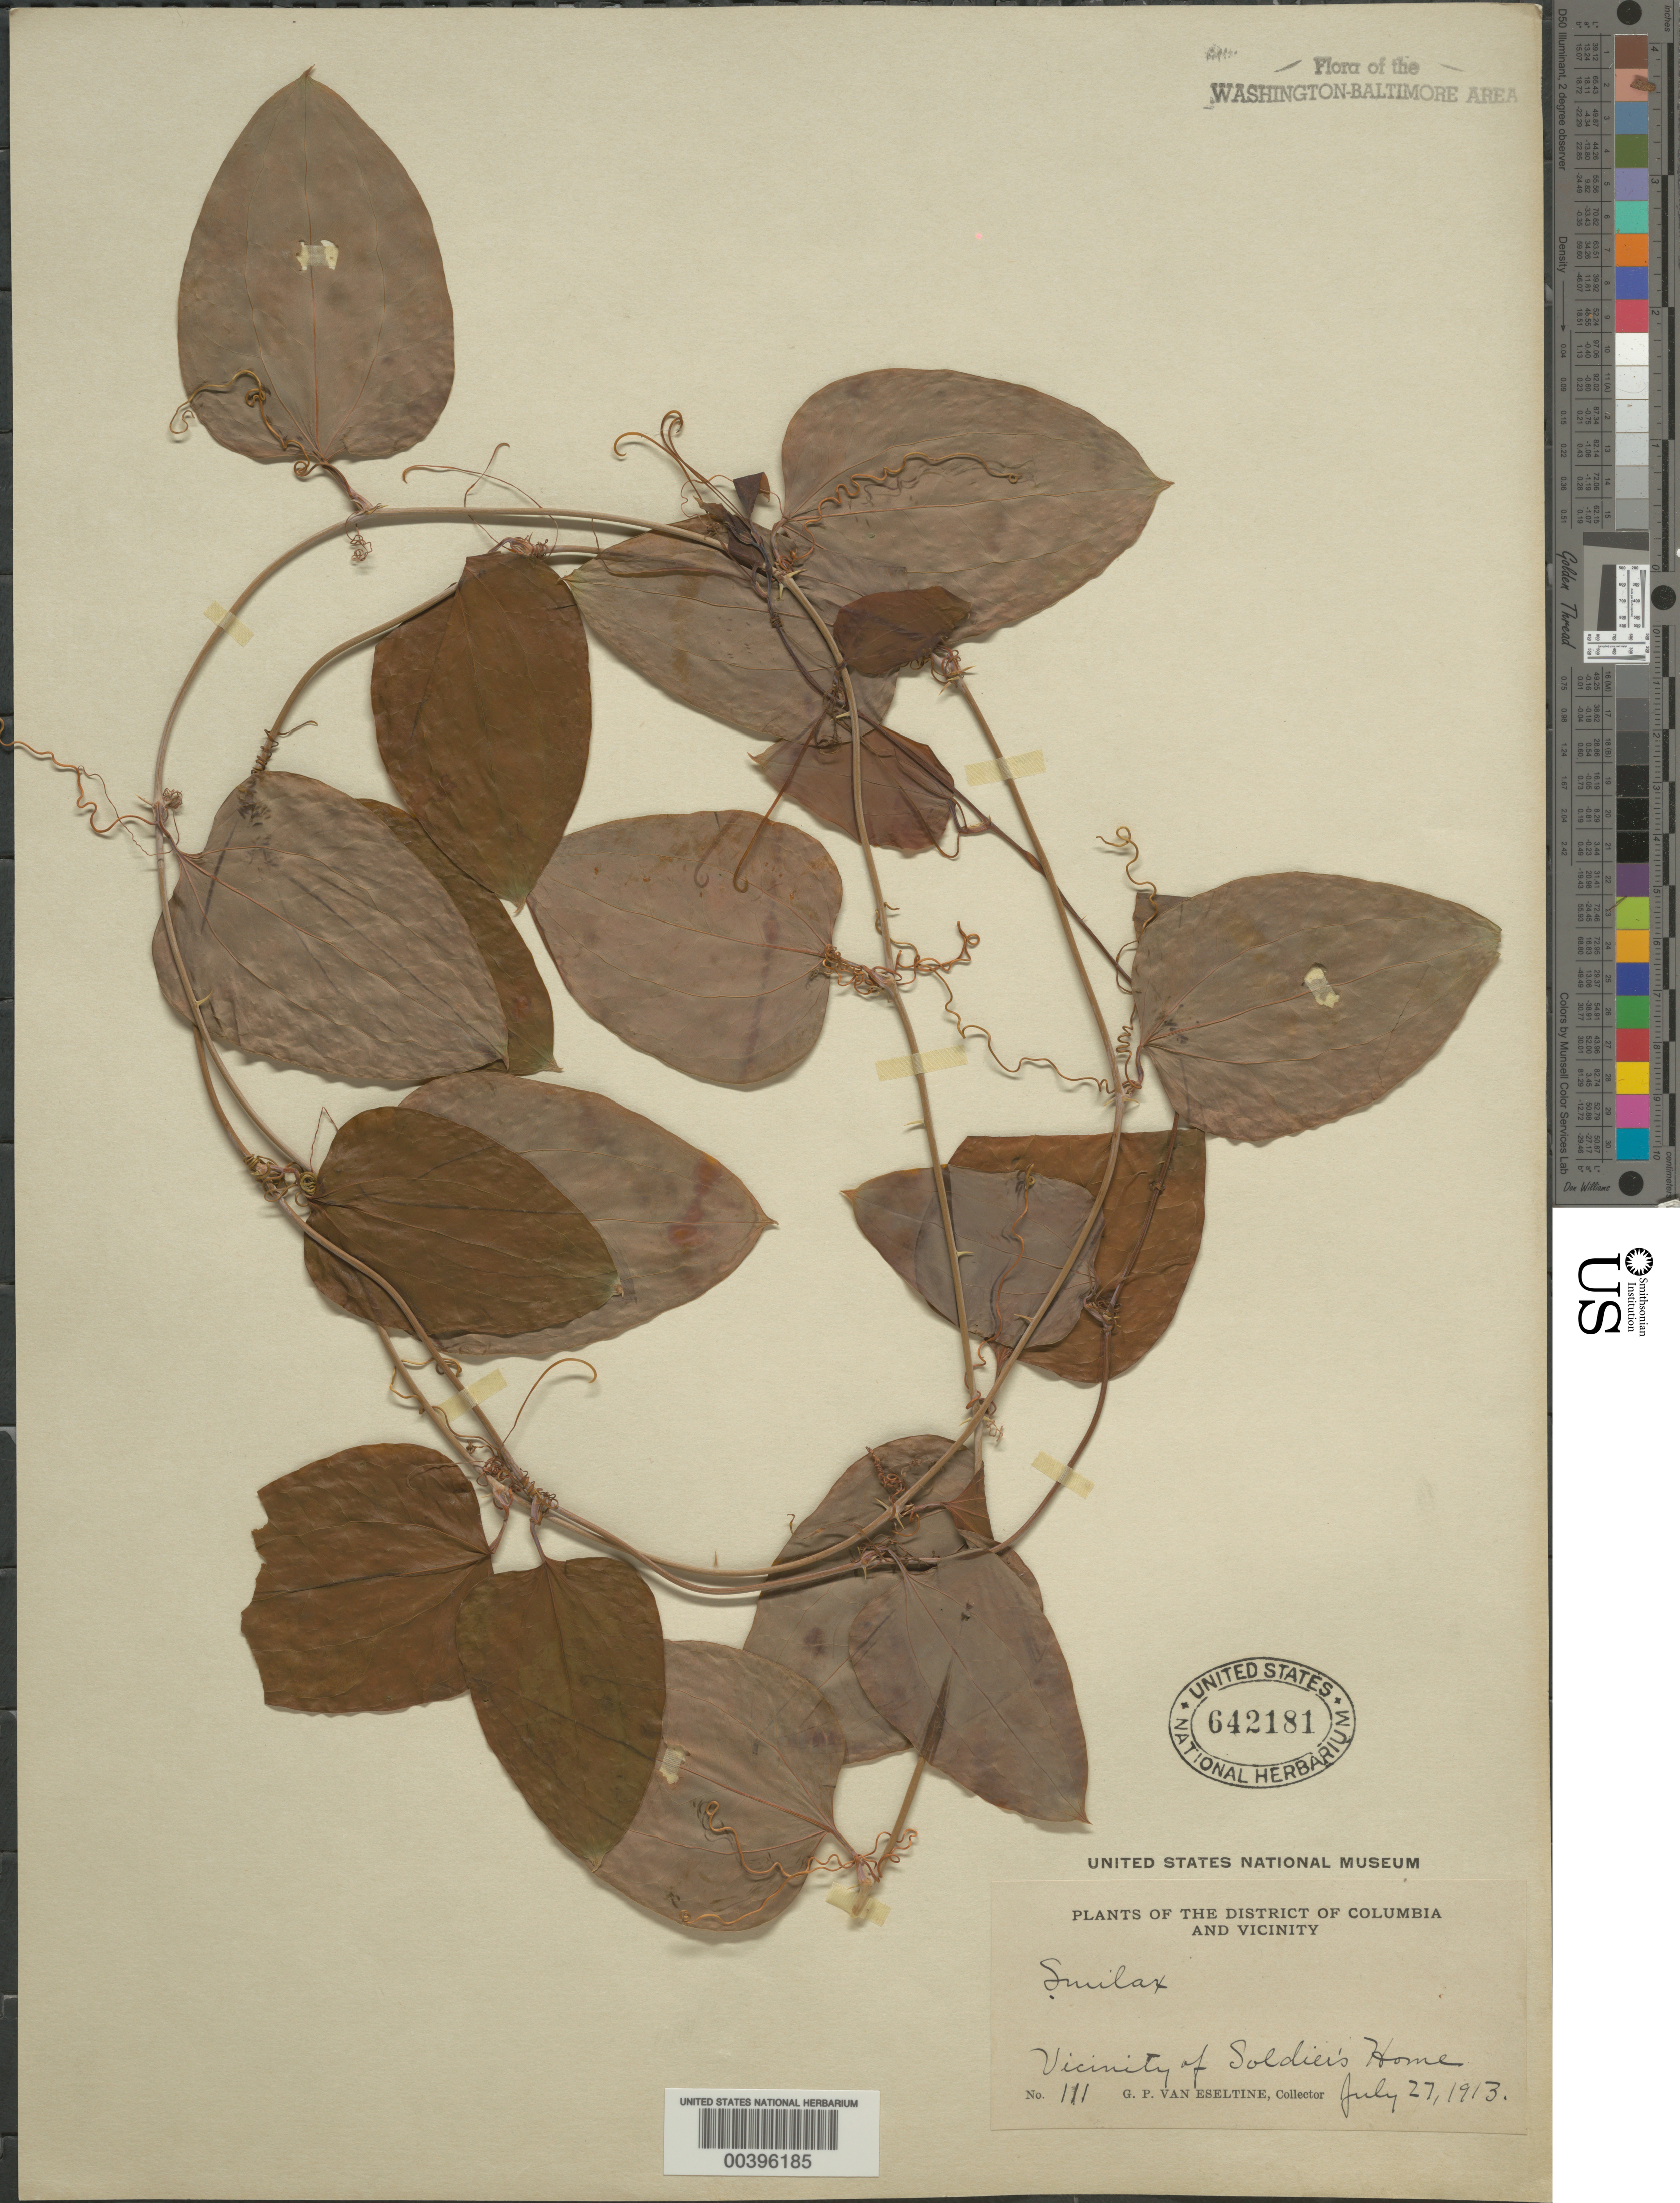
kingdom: Plantae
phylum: Tracheophyta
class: Liliopsida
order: Liliales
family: Smilacaceae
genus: Smilax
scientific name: Smilax glauca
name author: Walter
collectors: G. P. Van Eseltine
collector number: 111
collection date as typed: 27 Jul 1913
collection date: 1913-07-27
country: United States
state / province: District of Columbia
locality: Soldiers Home vicinity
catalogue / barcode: US 642181